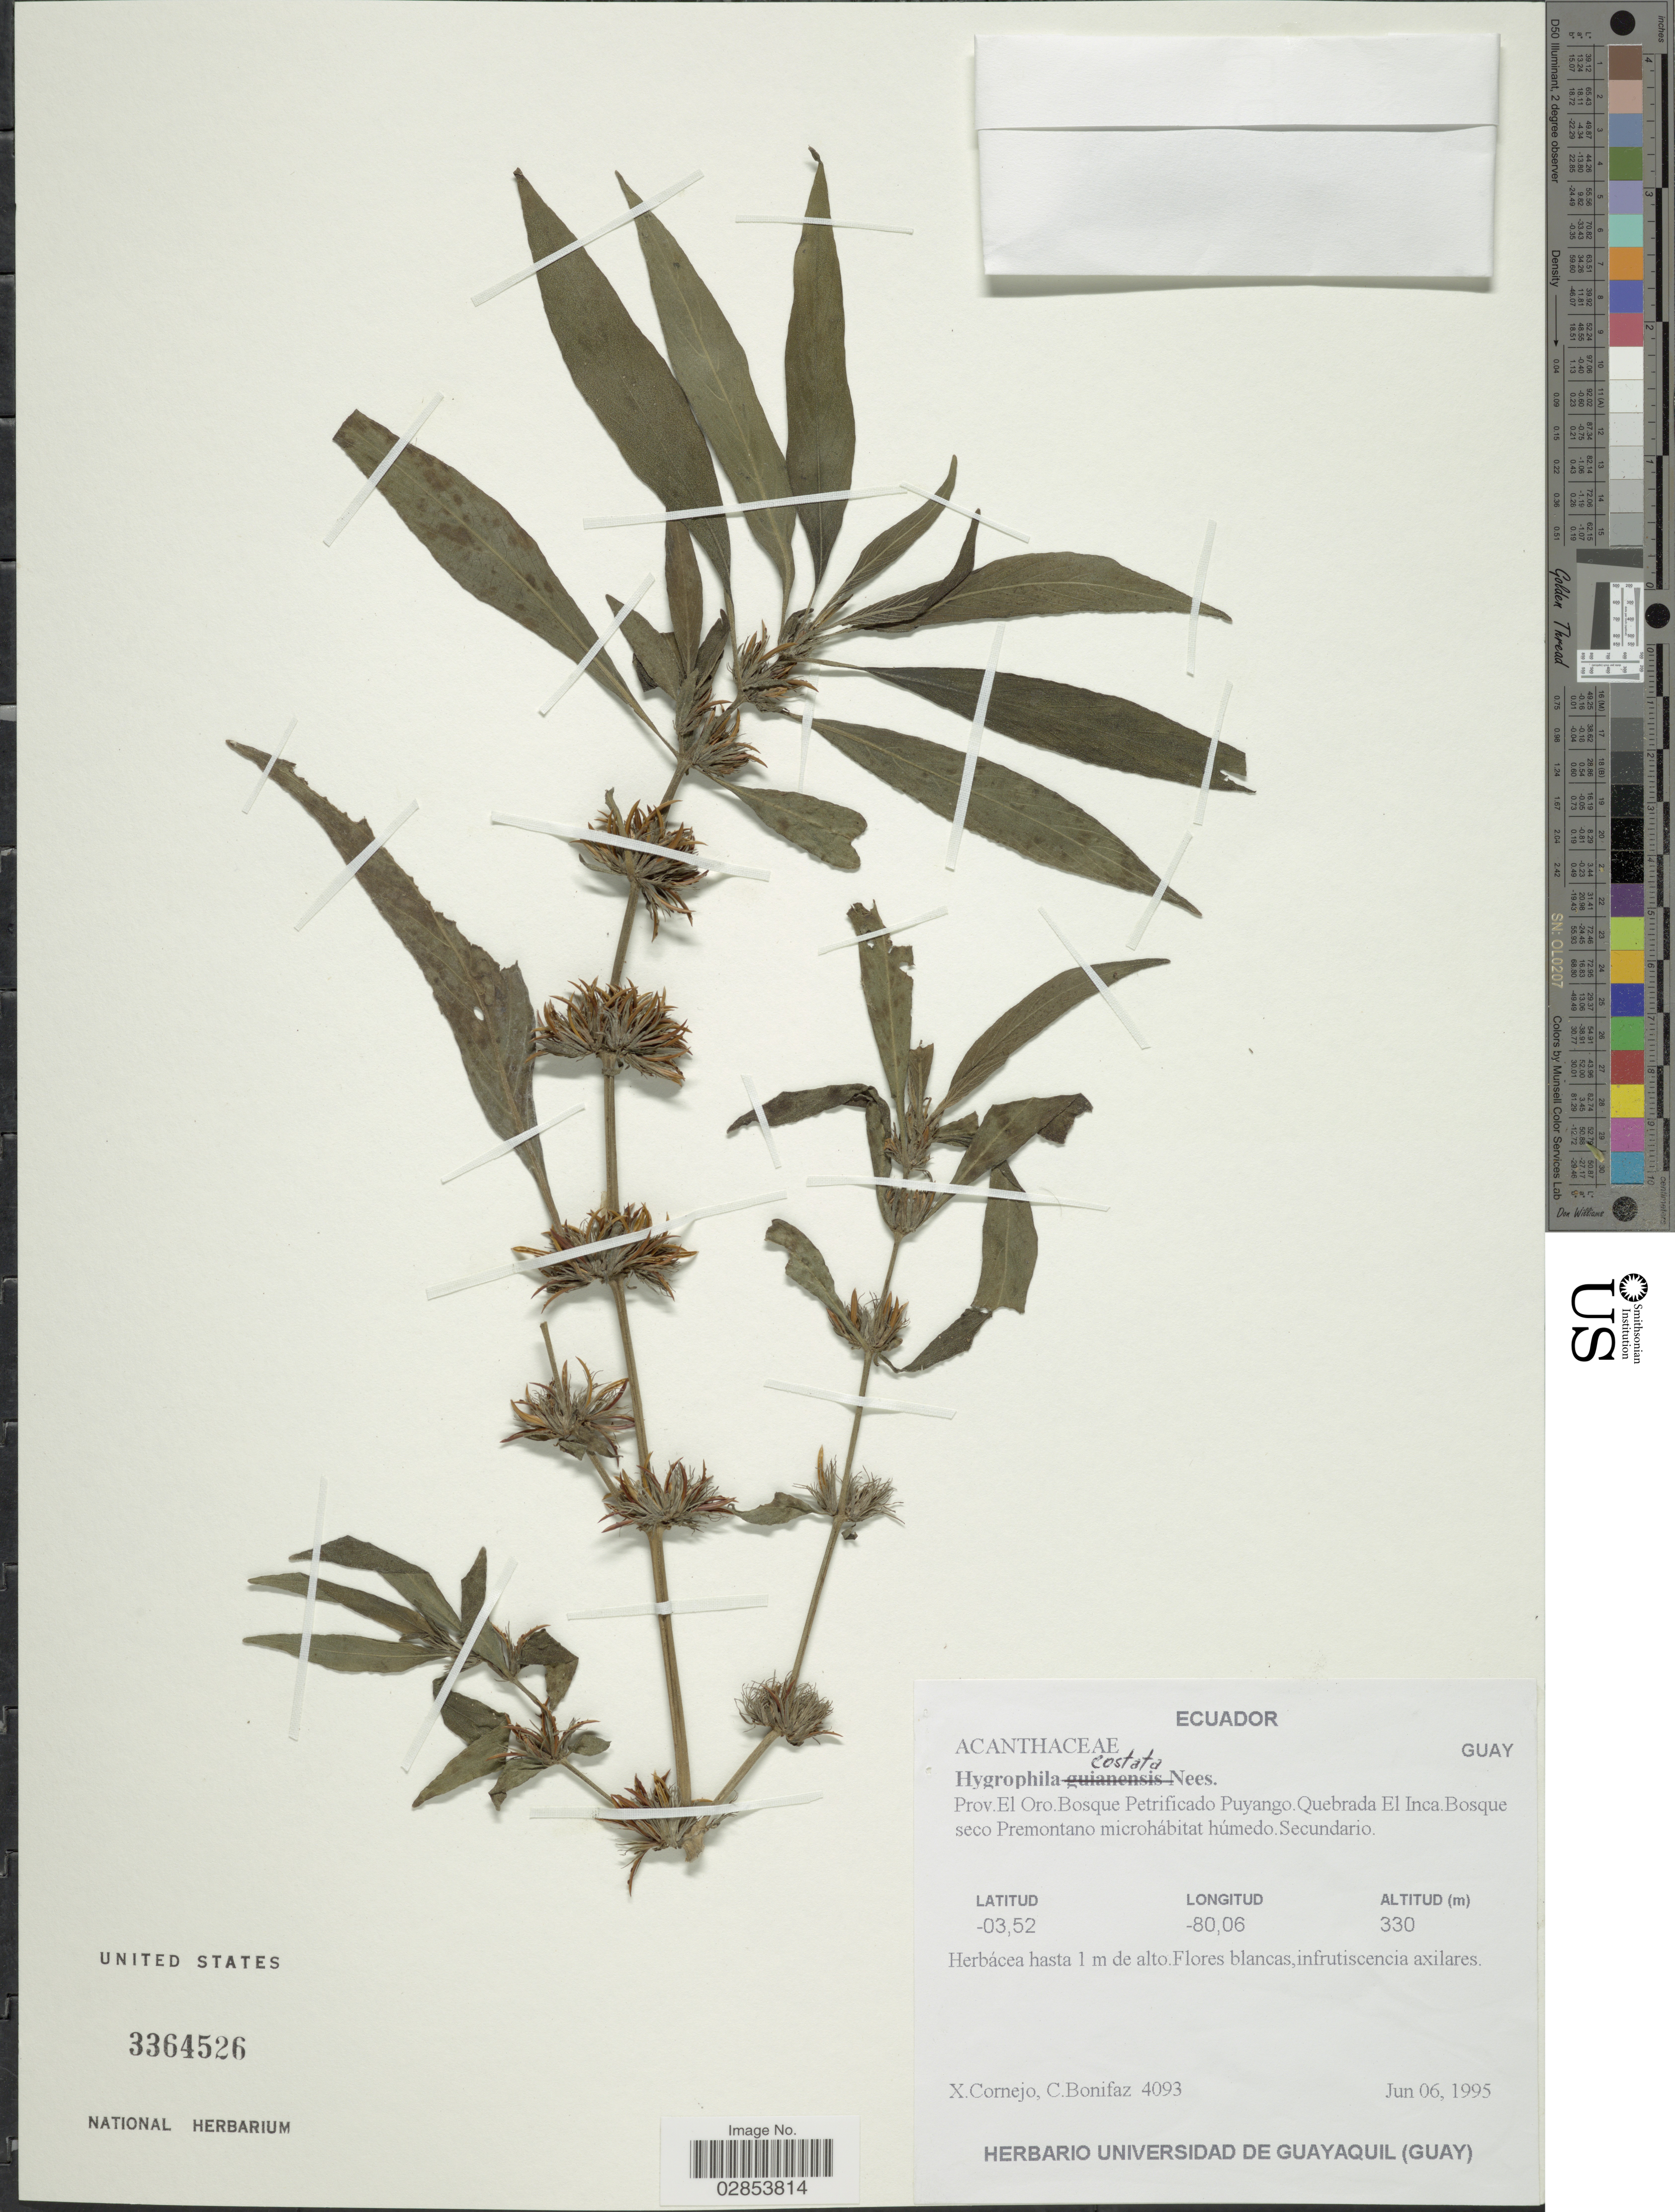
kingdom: Plantae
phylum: Tracheophyta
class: Magnoliopsida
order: Lamiales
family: Acanthaceae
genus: Hygrophila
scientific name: Hygrophila costata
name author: Nees & T. Nees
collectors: X. F. Cornejo & C. Bonifaz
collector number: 4093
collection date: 1995-06-06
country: Ecuador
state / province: El Oro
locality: Bosque Petrificado Puyango. Quebrado El Inca.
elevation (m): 330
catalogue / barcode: US 3364526